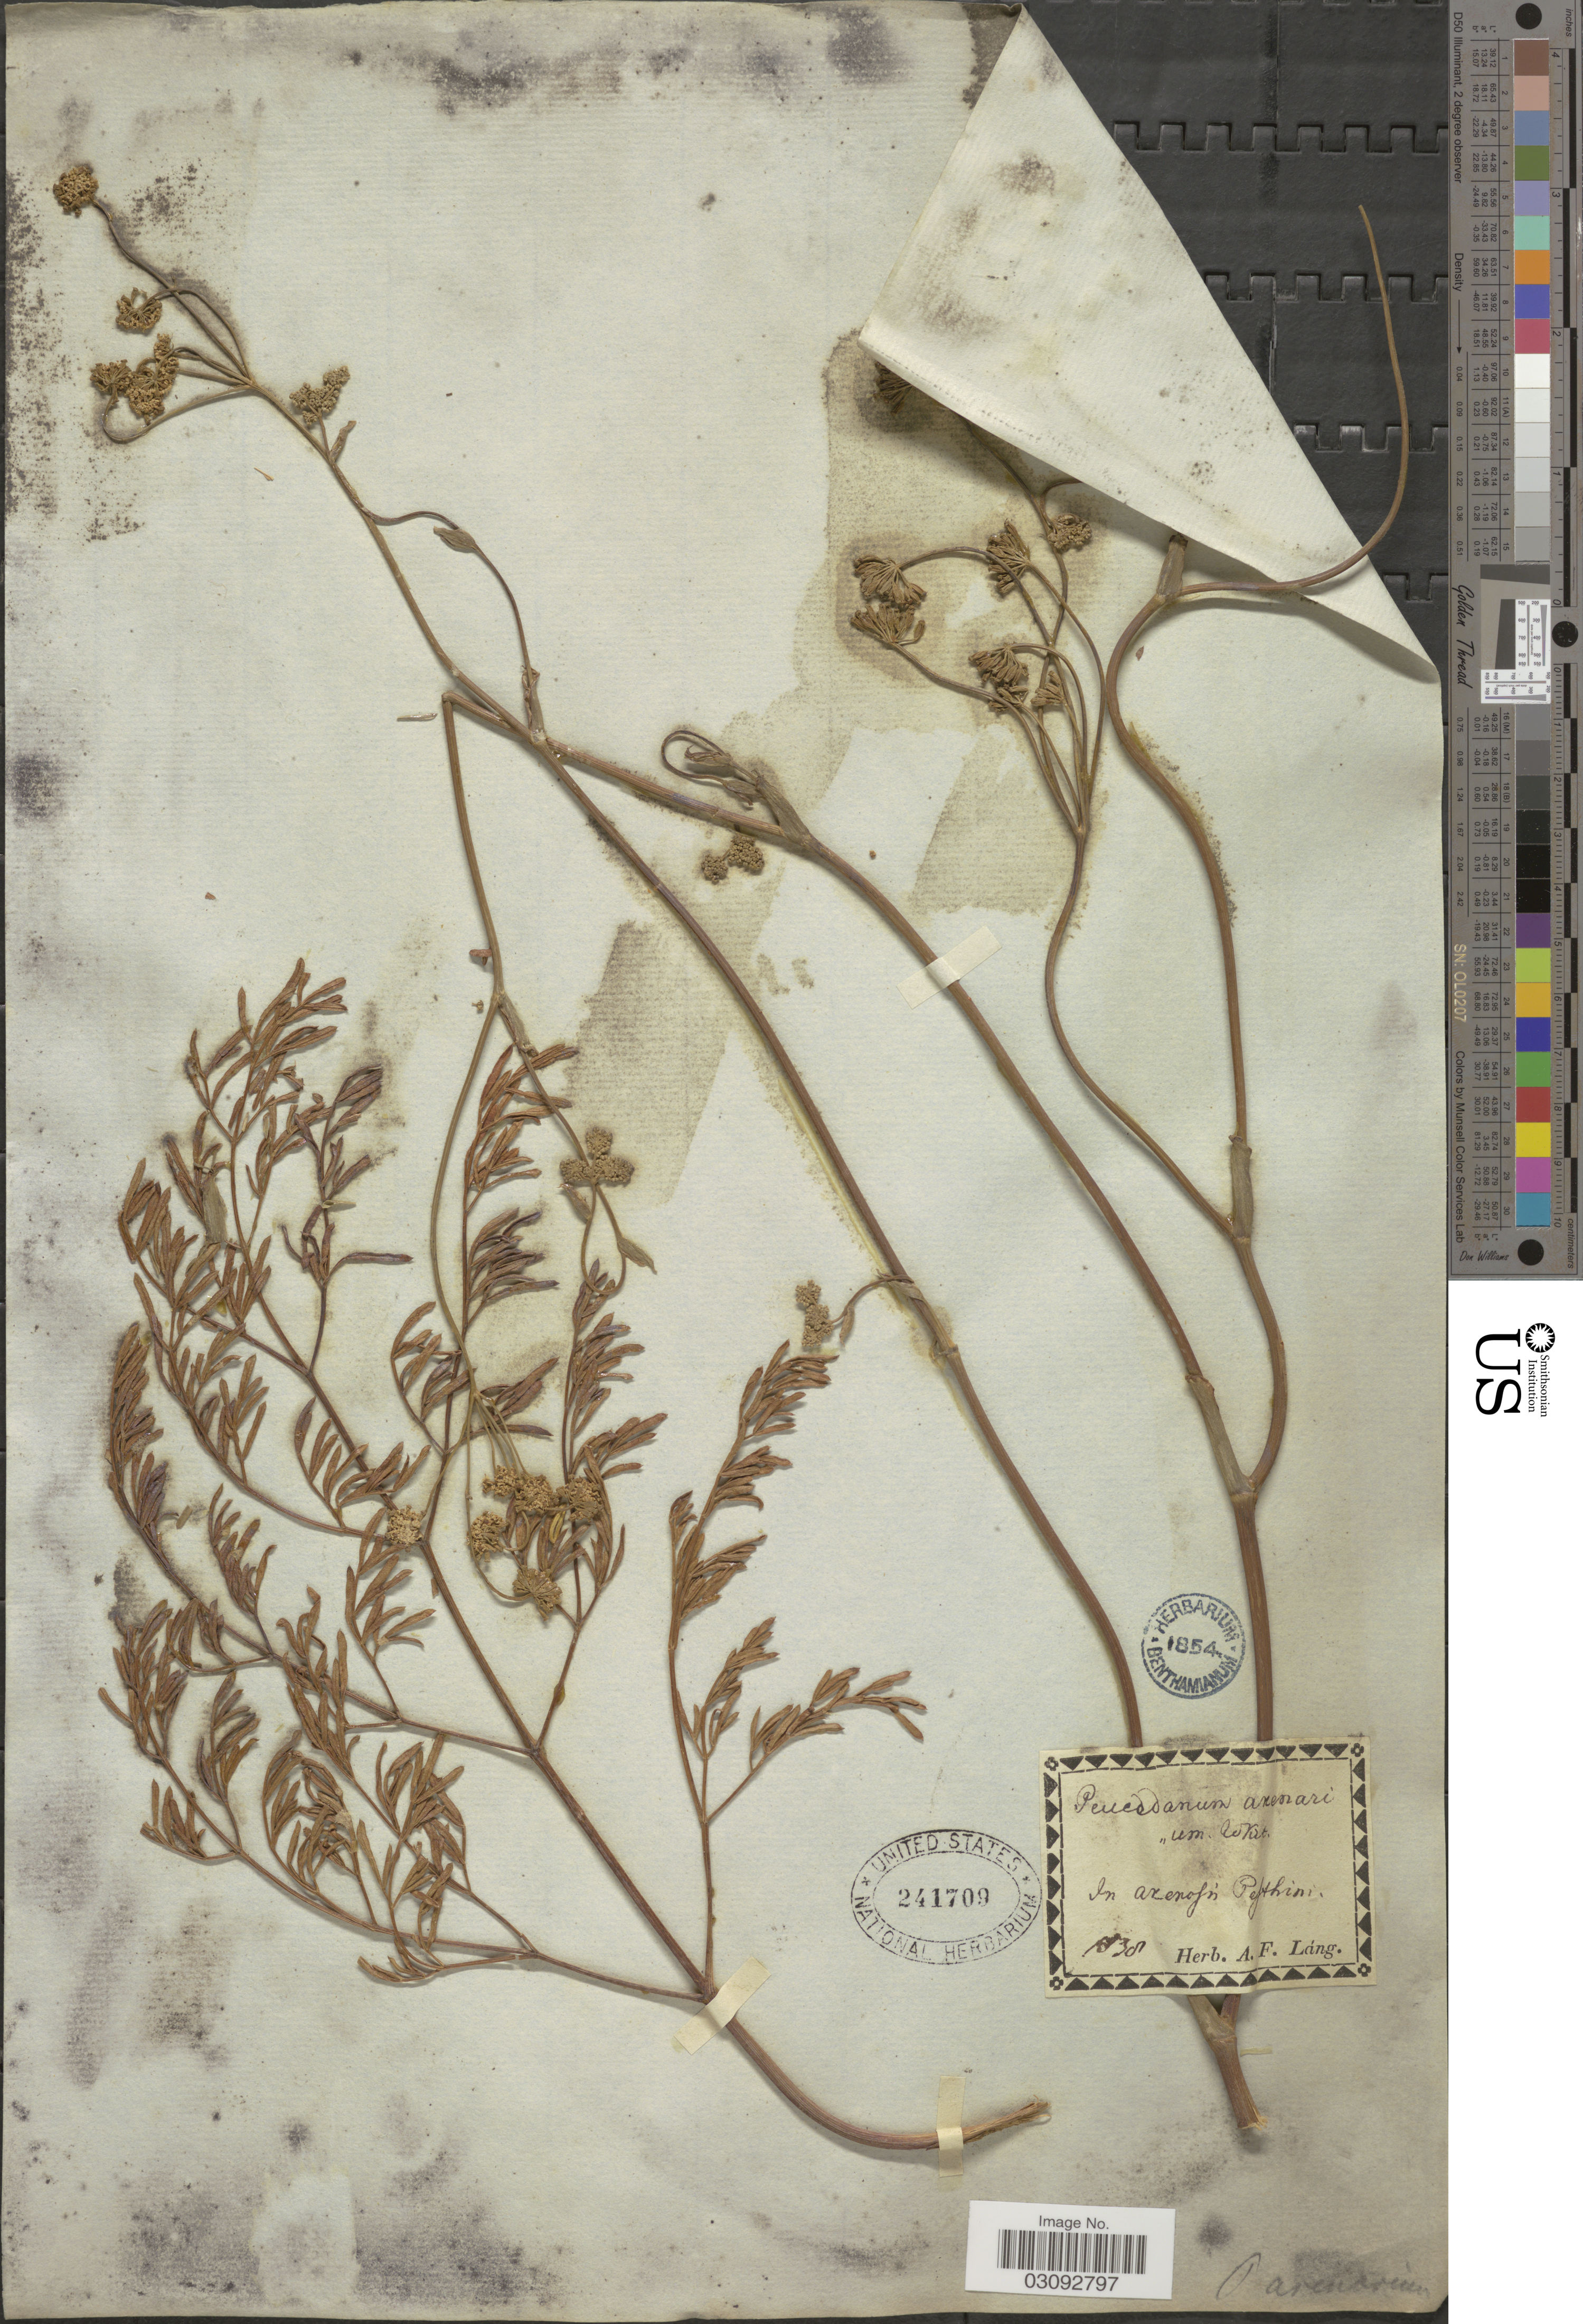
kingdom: Plantae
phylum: Tracheophyta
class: Magnoliopsida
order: Apiales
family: Apiaceae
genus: Peucedanum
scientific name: Peucedanum arenarium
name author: Waldst. & Kit.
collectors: Ex herb. A. F. Lang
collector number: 838*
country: Hungary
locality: In arenosis Pesthini.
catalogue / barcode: US 241709